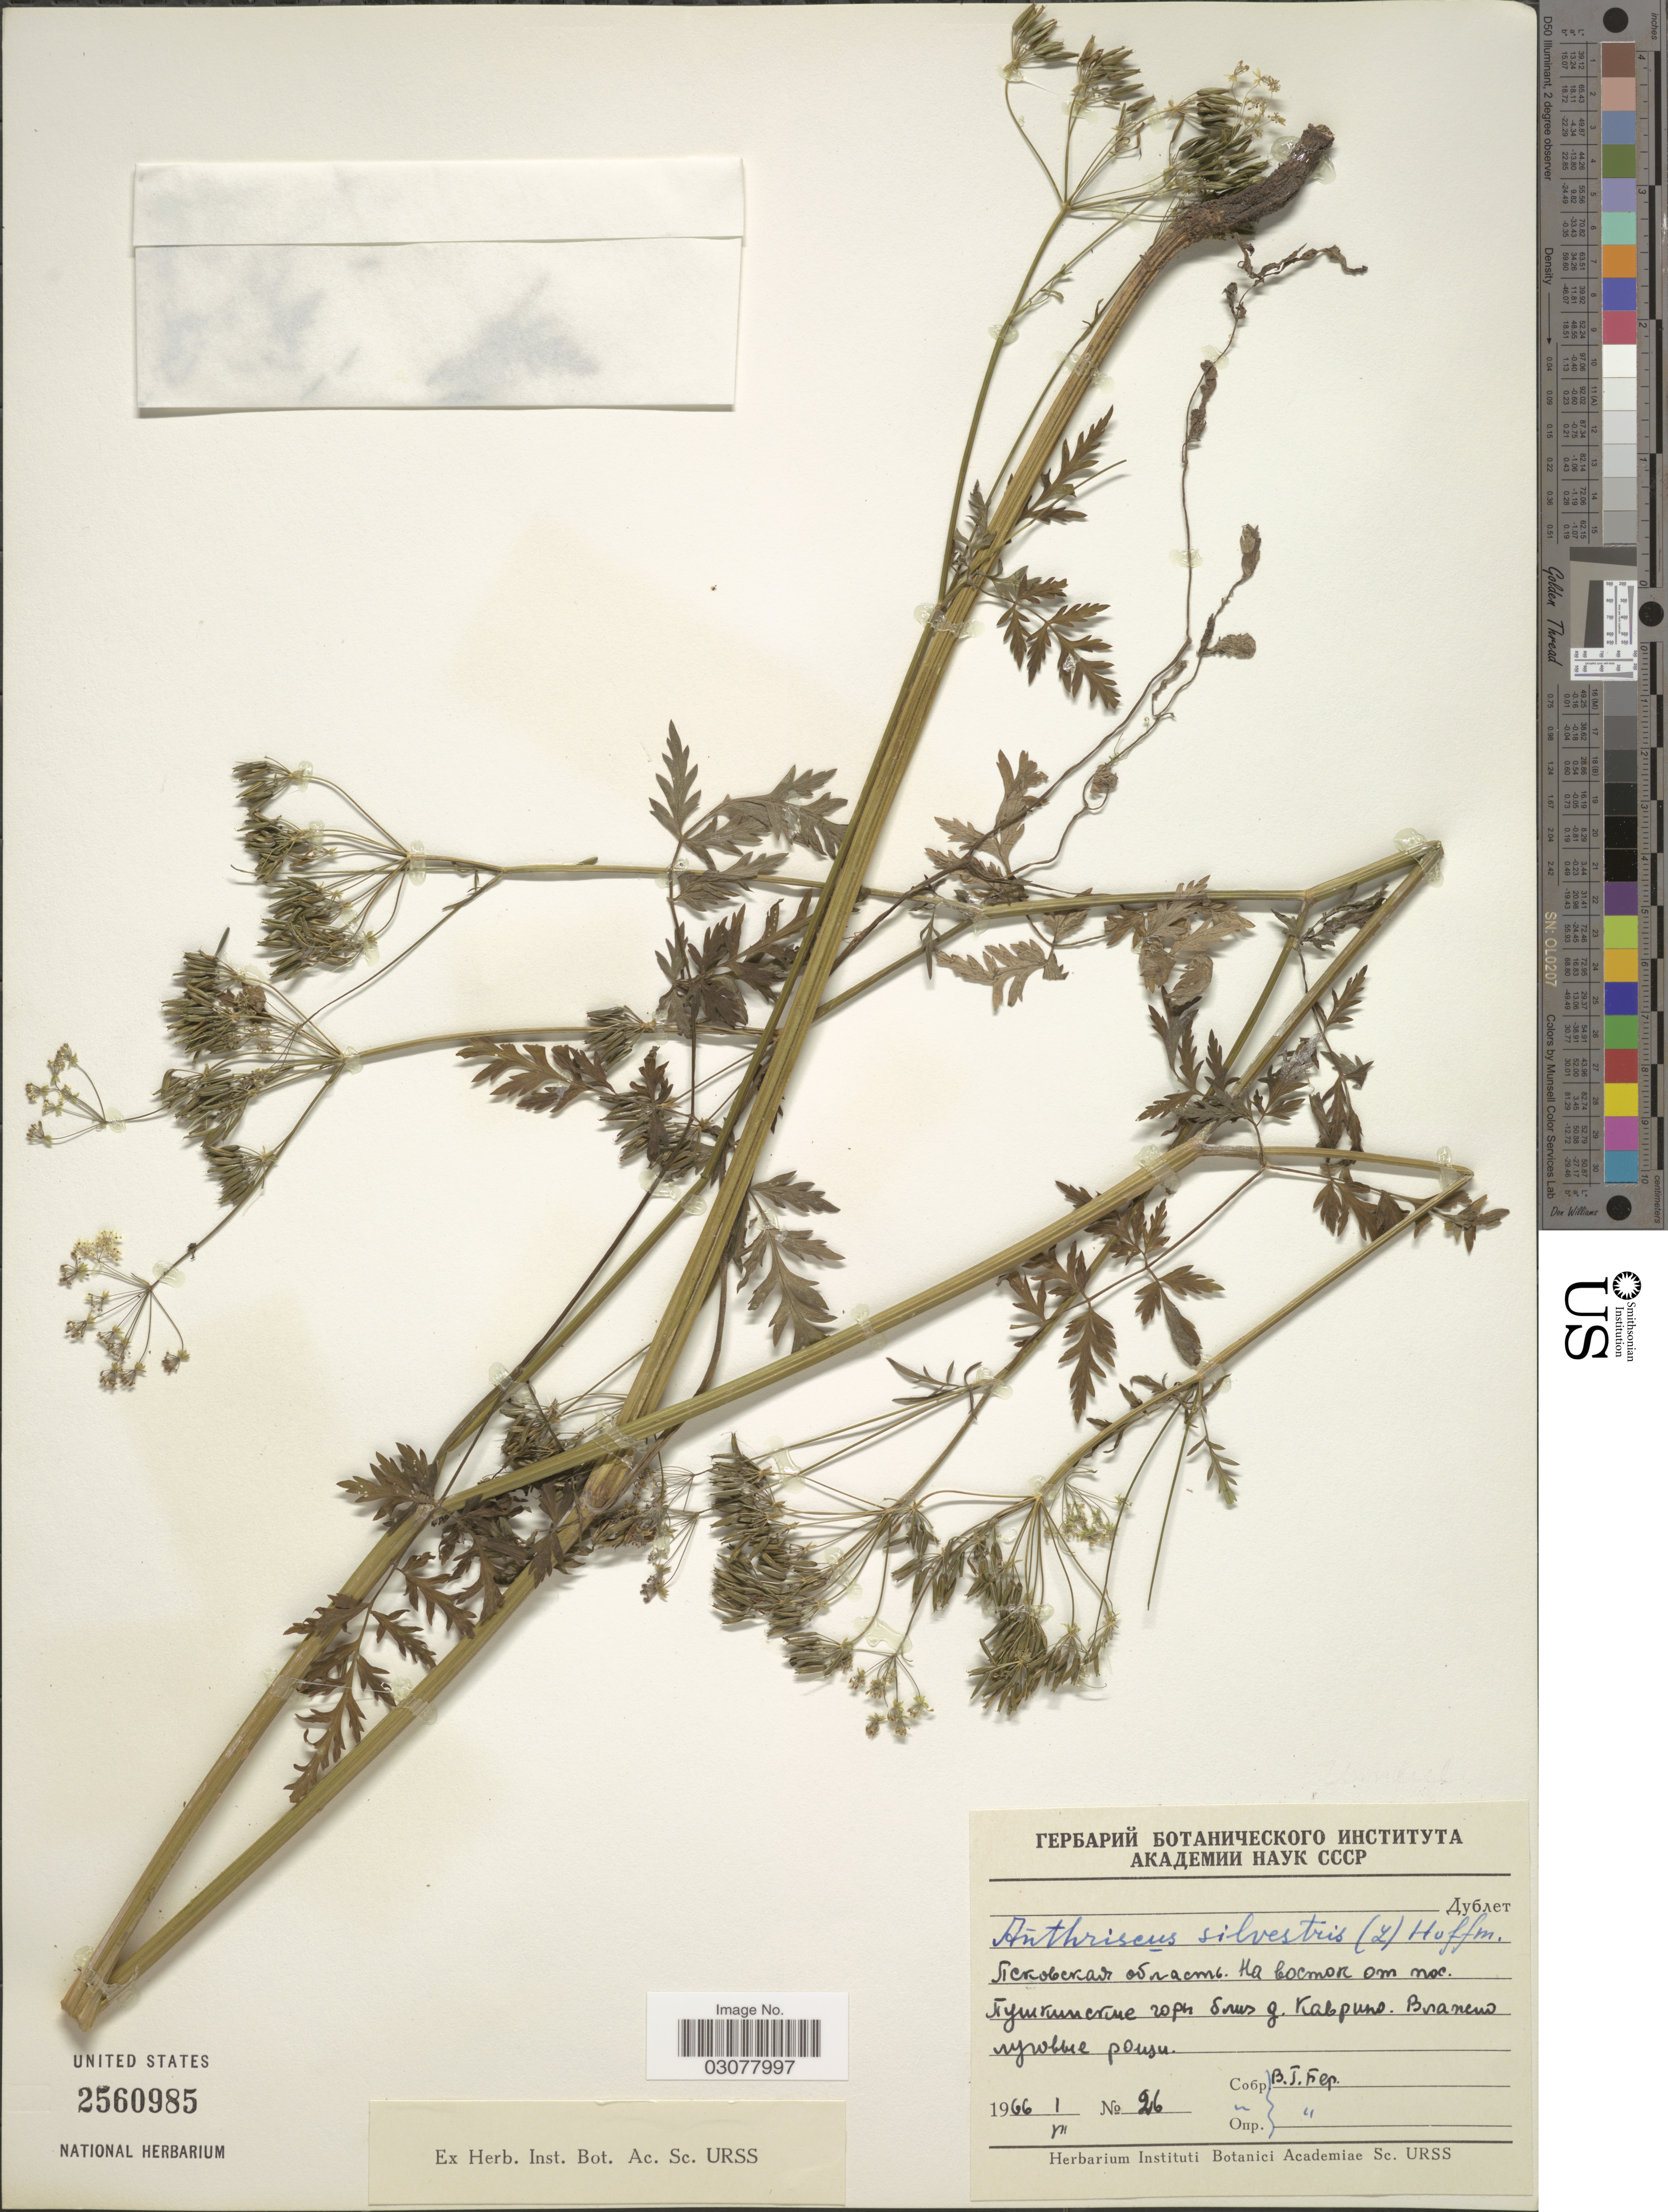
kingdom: Plantae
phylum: Tracheophyta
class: Magnoliopsida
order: Apiales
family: Apiaceae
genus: Anthriscus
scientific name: Anthriscus sylvestris subsp. sylvestris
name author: (L.) Hoffm.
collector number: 26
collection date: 1966-07-01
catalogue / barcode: US 2560985